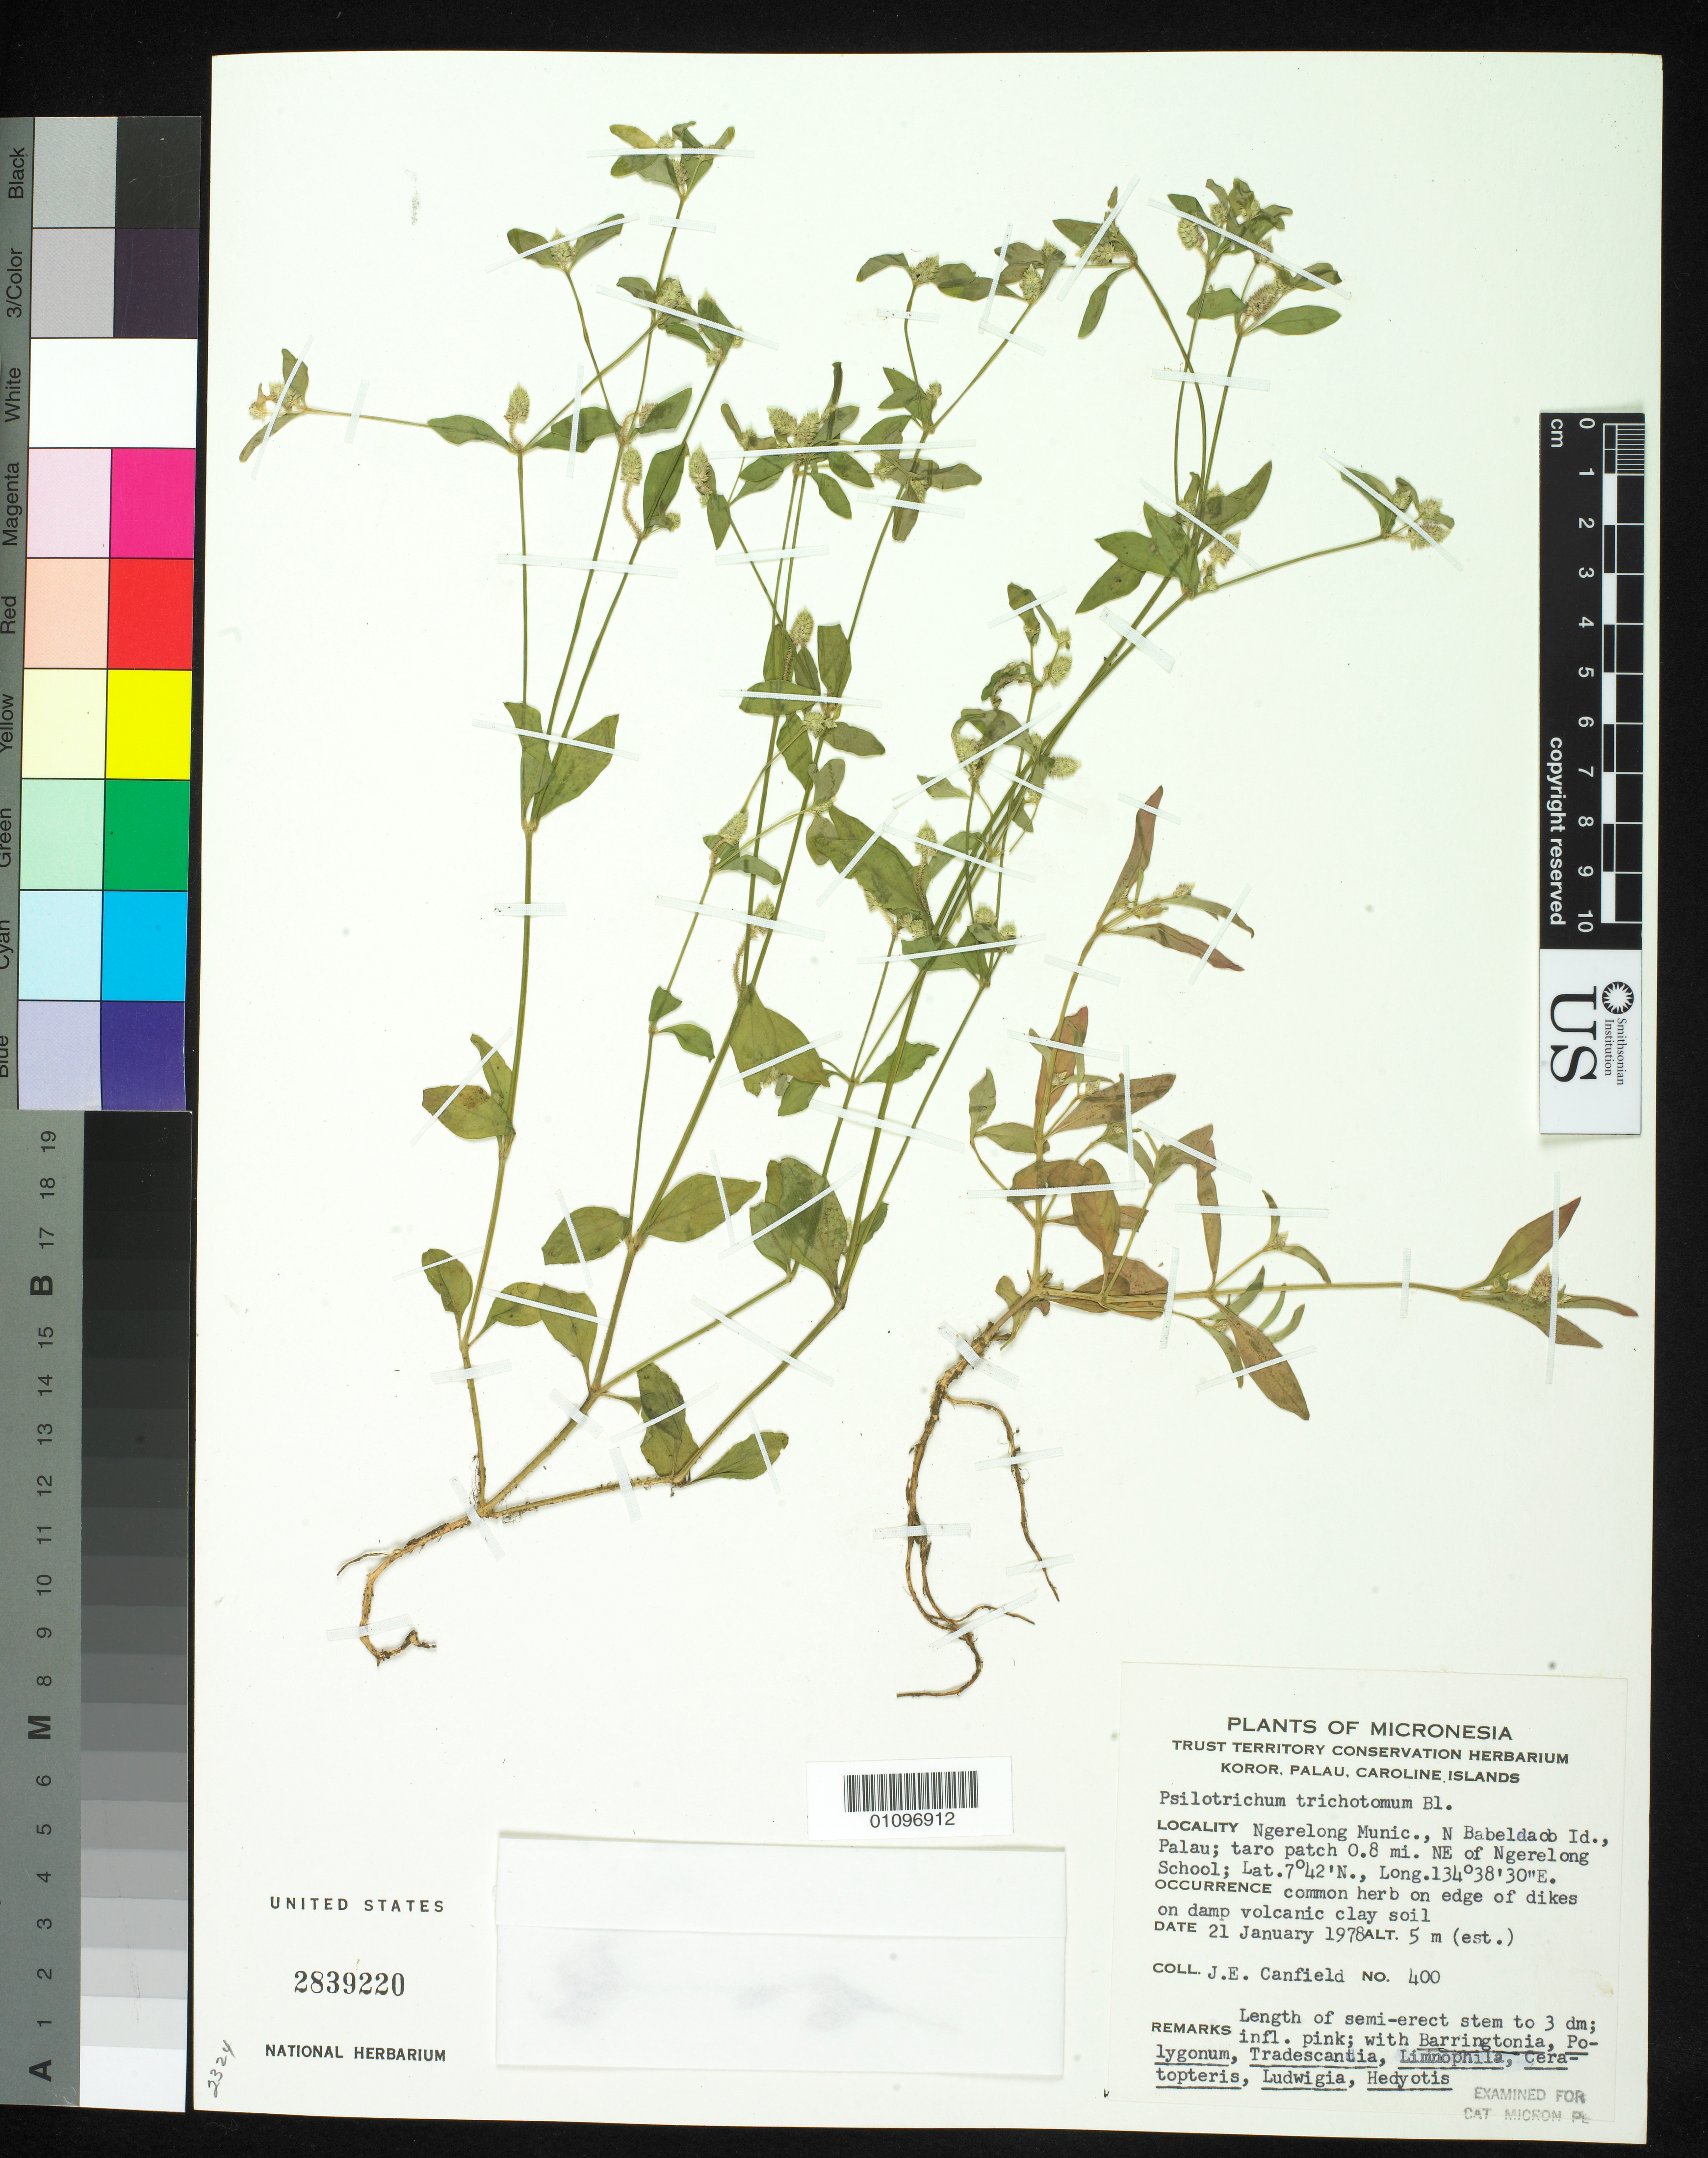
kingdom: Plantae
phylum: Tracheophyta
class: Magnoliopsida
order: Caryophyllales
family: Amaranthaceae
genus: Psilotrichum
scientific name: Psilotrichum trichotomum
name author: Blume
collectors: J. E. Canfield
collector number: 400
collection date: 1978-01-21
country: Palau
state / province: Koror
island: Oreor (Koror)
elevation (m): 5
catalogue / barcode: US 2839220